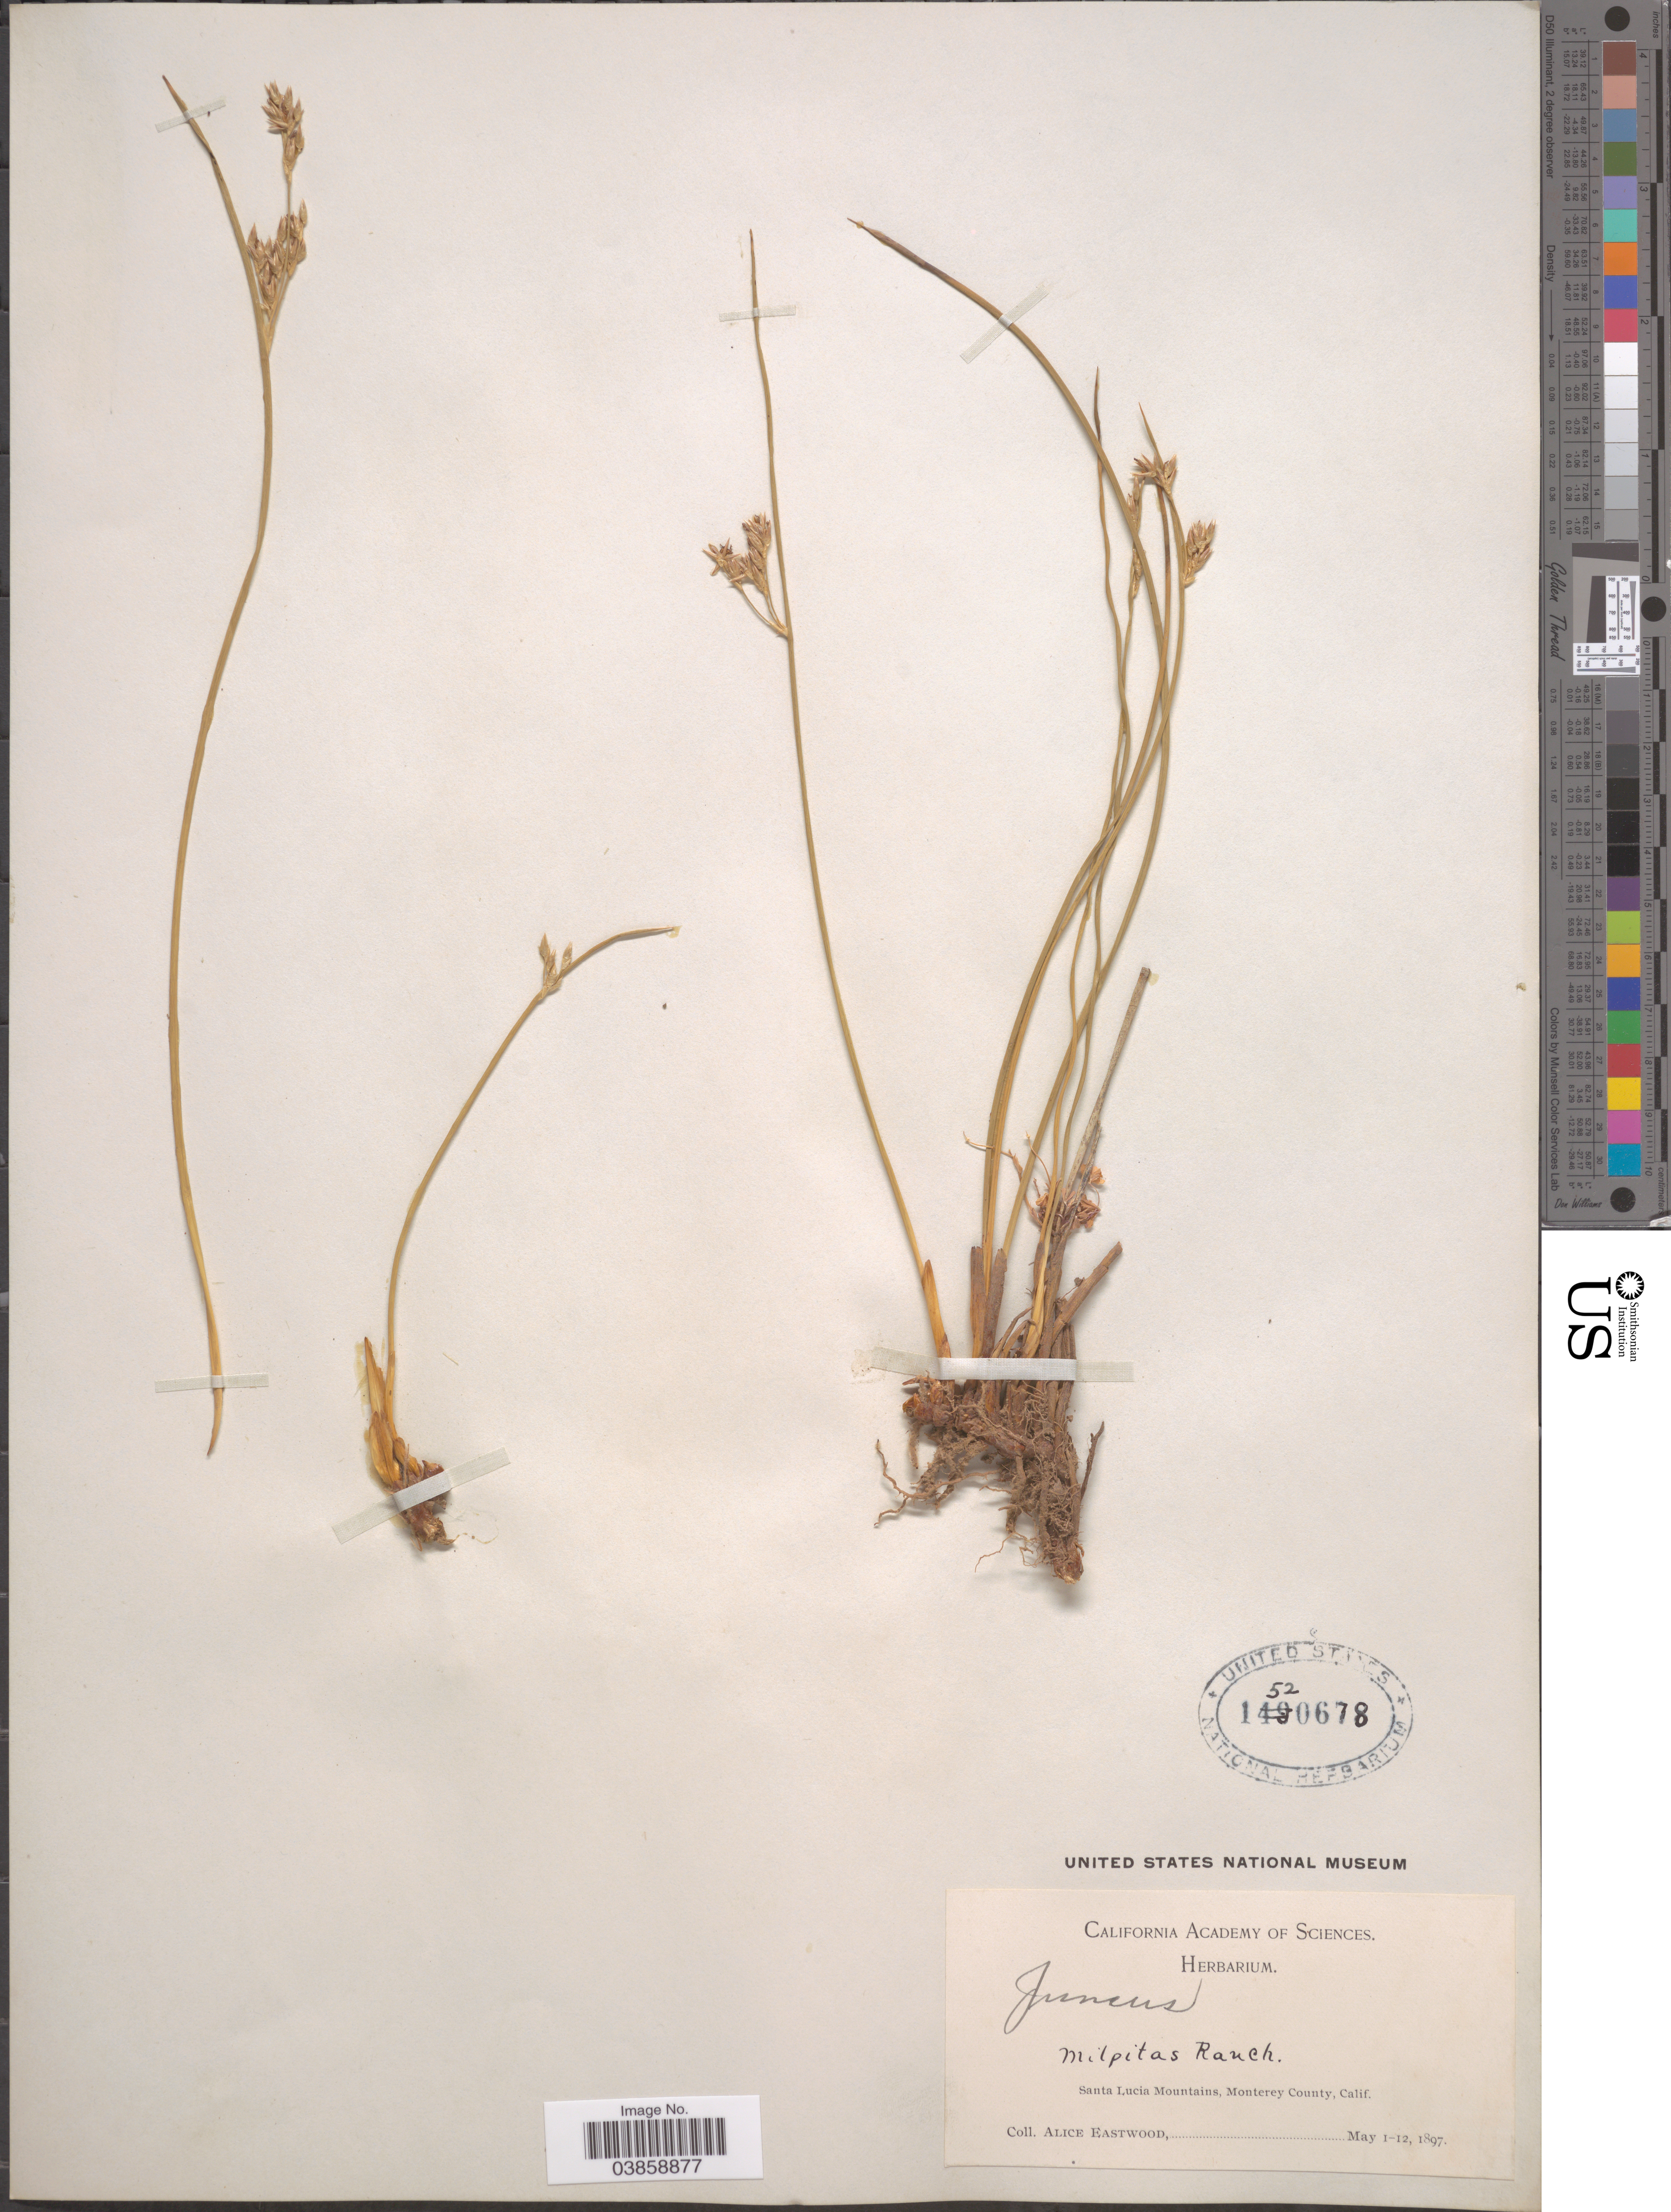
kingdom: Plantae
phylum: Tracheophyta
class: Liliopsida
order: Poales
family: Juncaceae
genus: Juncus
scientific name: Juncus sp.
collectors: A. Eastwood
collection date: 1897-05-01/1897-05-12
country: United States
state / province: California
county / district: Monterey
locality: Milpitas Ranch. Santa Lucia Mountains, Monterey County.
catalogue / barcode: US 1520678